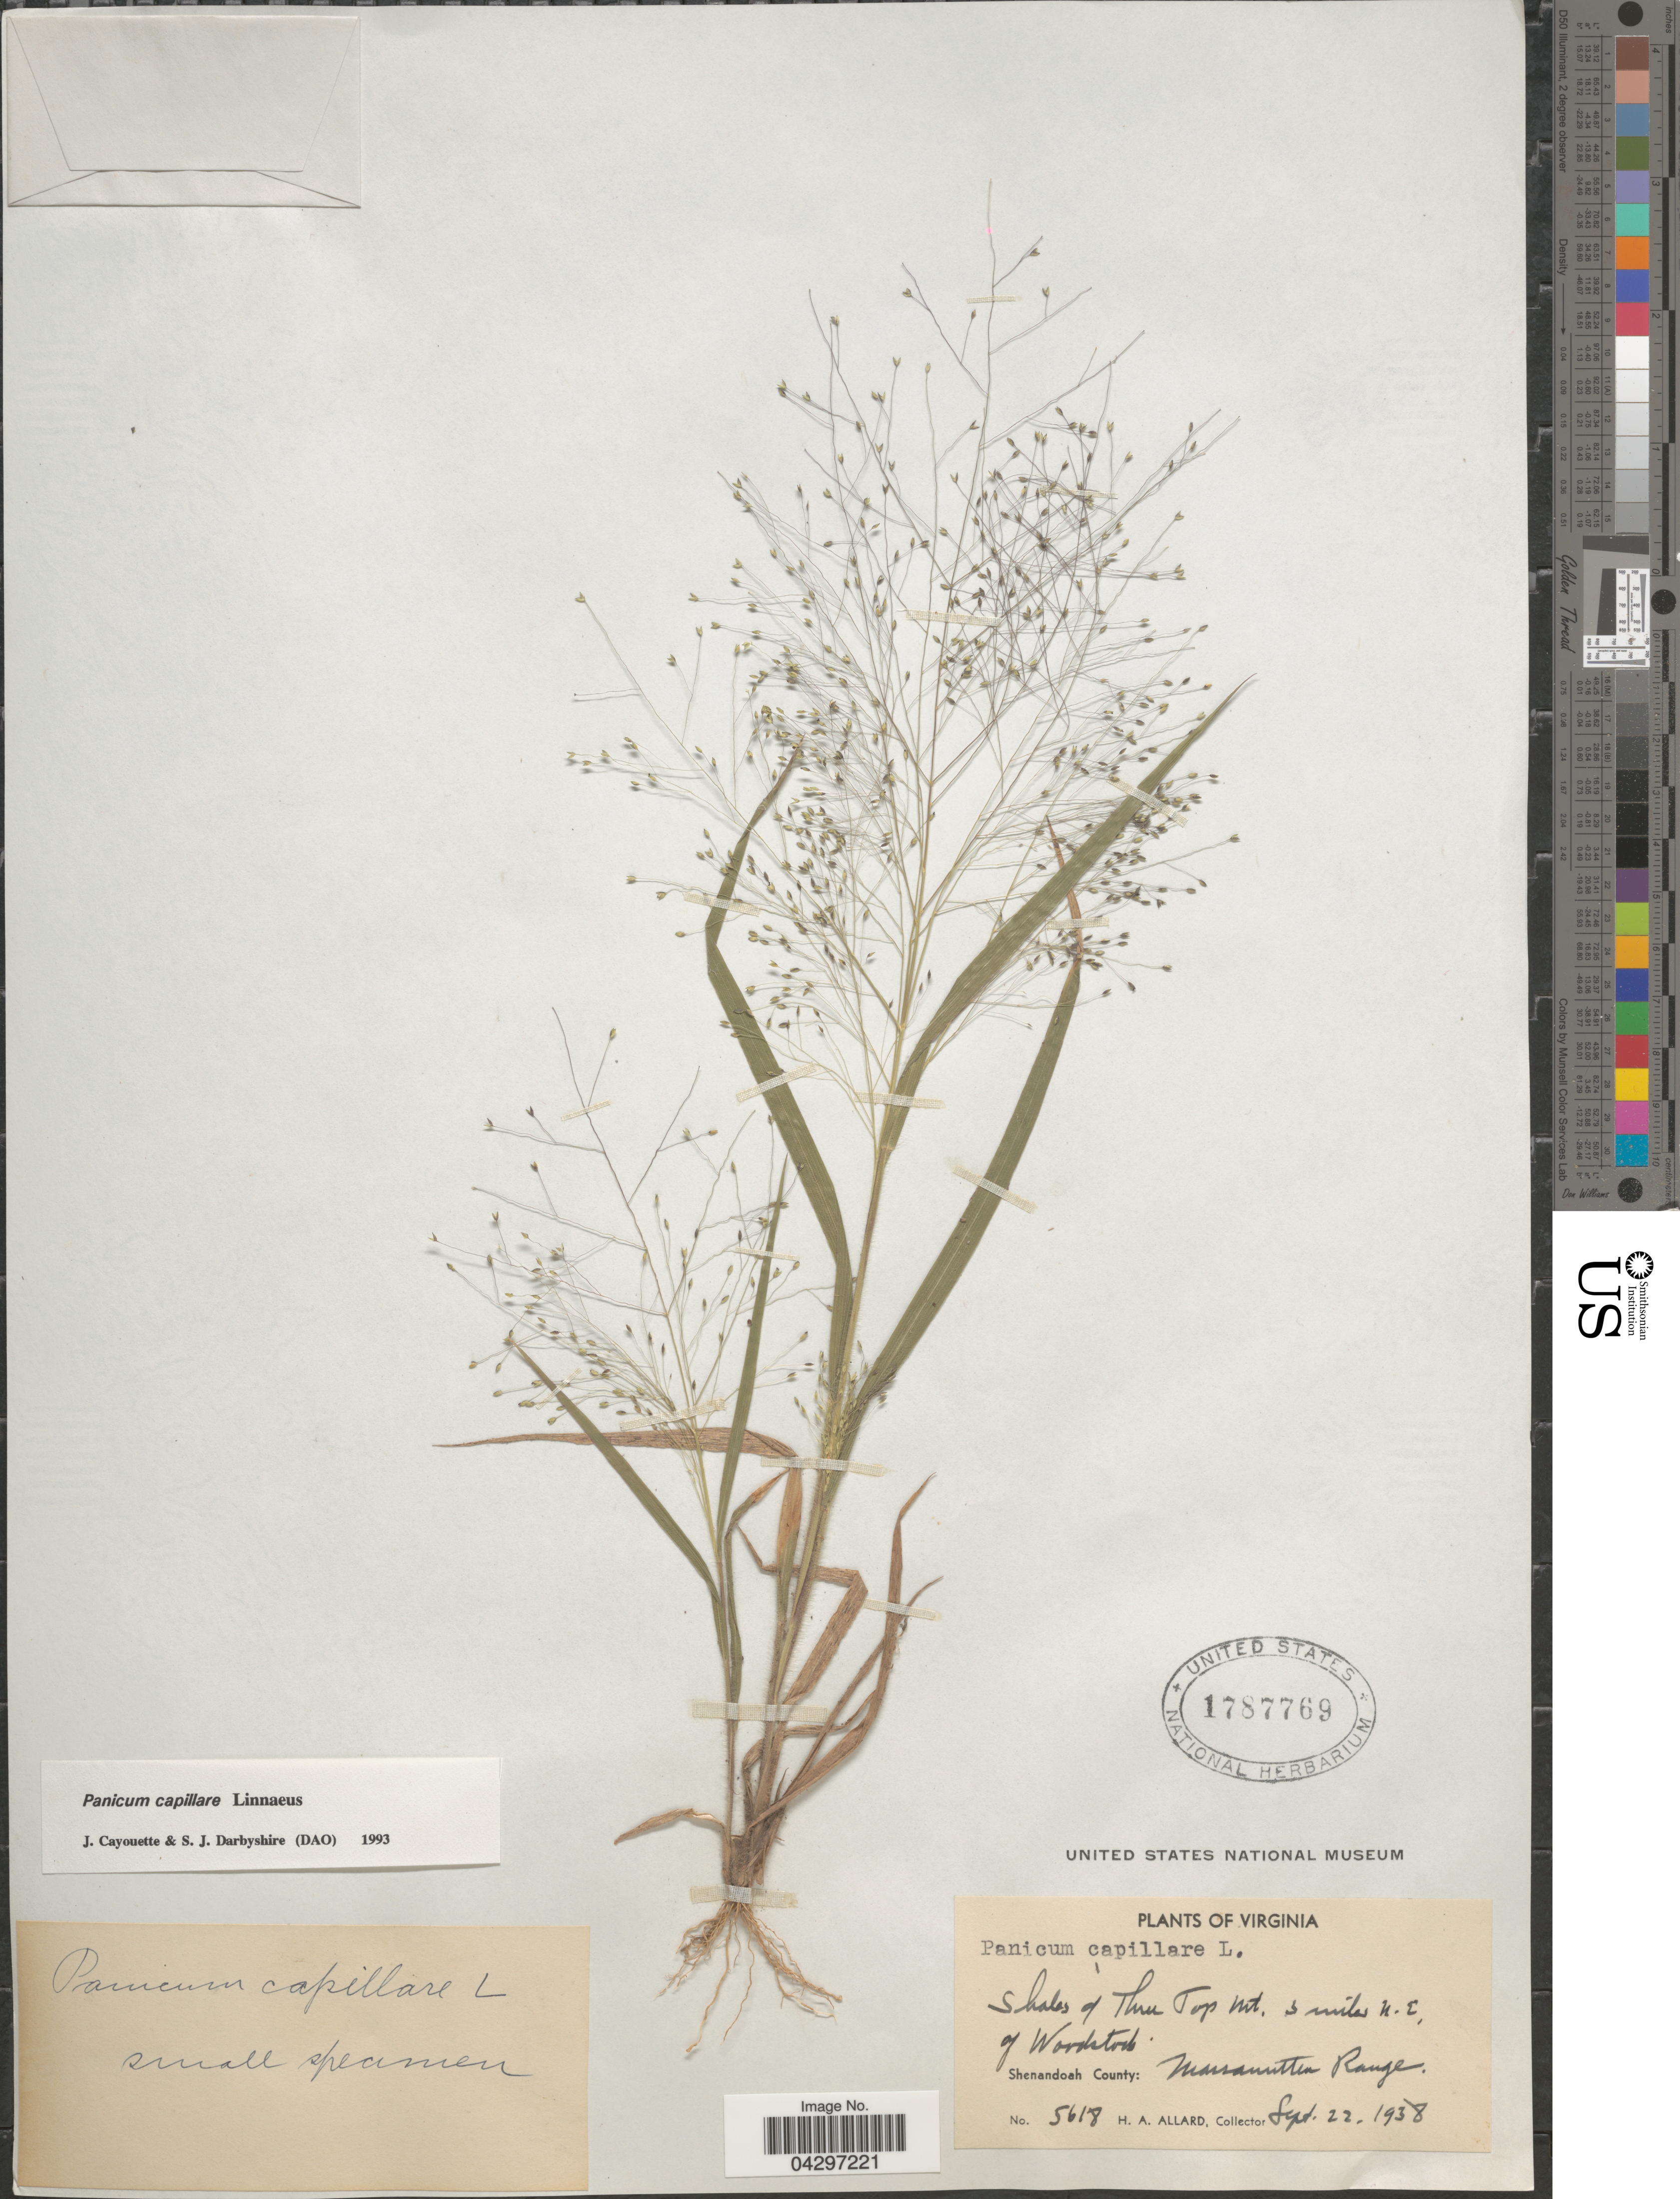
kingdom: Plantae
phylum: Tracheophyta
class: Liliopsida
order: Poales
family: Poaceae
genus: Panicum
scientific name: Panicum capillare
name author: L.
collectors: H. A. Allard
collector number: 5618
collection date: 1938-09-22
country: United States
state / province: Virginia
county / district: Shenandoah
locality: Shales of Three Top mt. 3 miles N.E. of Woodstock. Shenandoah County: Massanutten Range.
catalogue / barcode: US 1787769